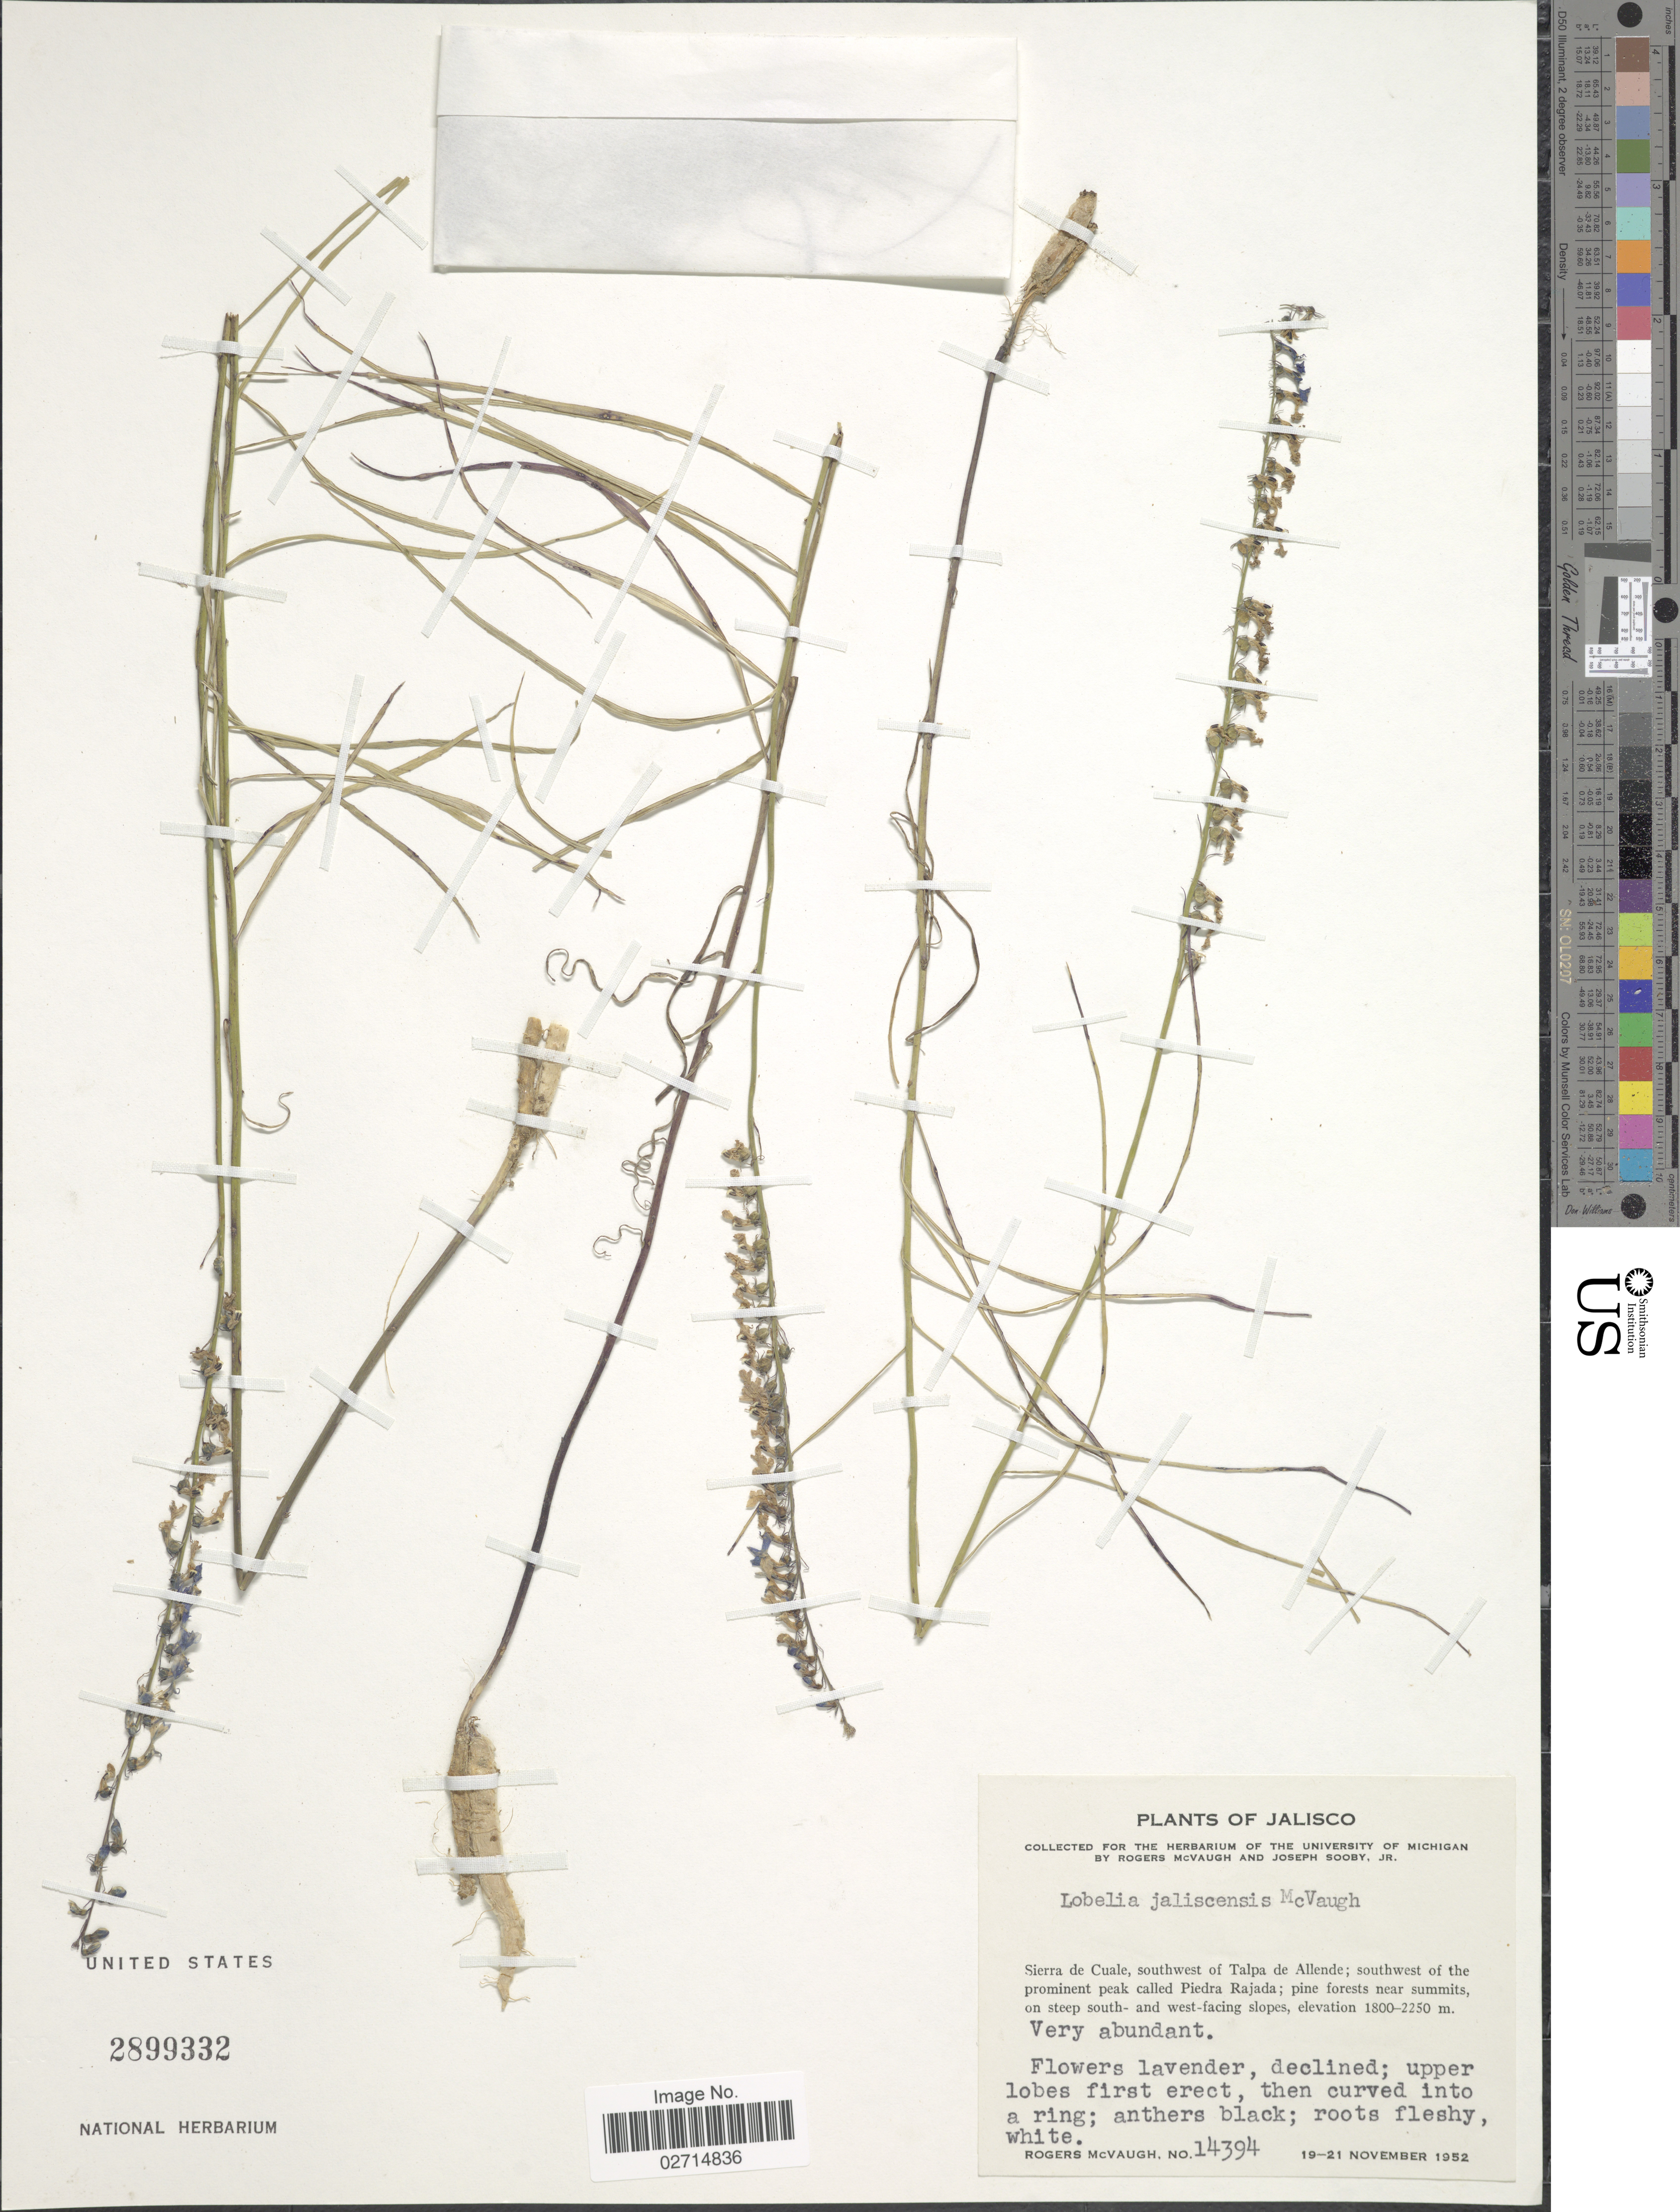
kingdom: Plantae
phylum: Tracheophyta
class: Magnoliopsida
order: Asterales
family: Campanulaceae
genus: Lobelia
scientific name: Lobelia jaliscensis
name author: McVaugh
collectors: R. McVaugh & J. Sooby Jr.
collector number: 14394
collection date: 1952-11-19/1952-11-21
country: Mexico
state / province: Jalisco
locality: Sierra del Cuale, southwest of Talpa de Allende; southwest of the prominent peak called Piedra Rajada.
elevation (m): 1800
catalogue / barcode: US 2899332